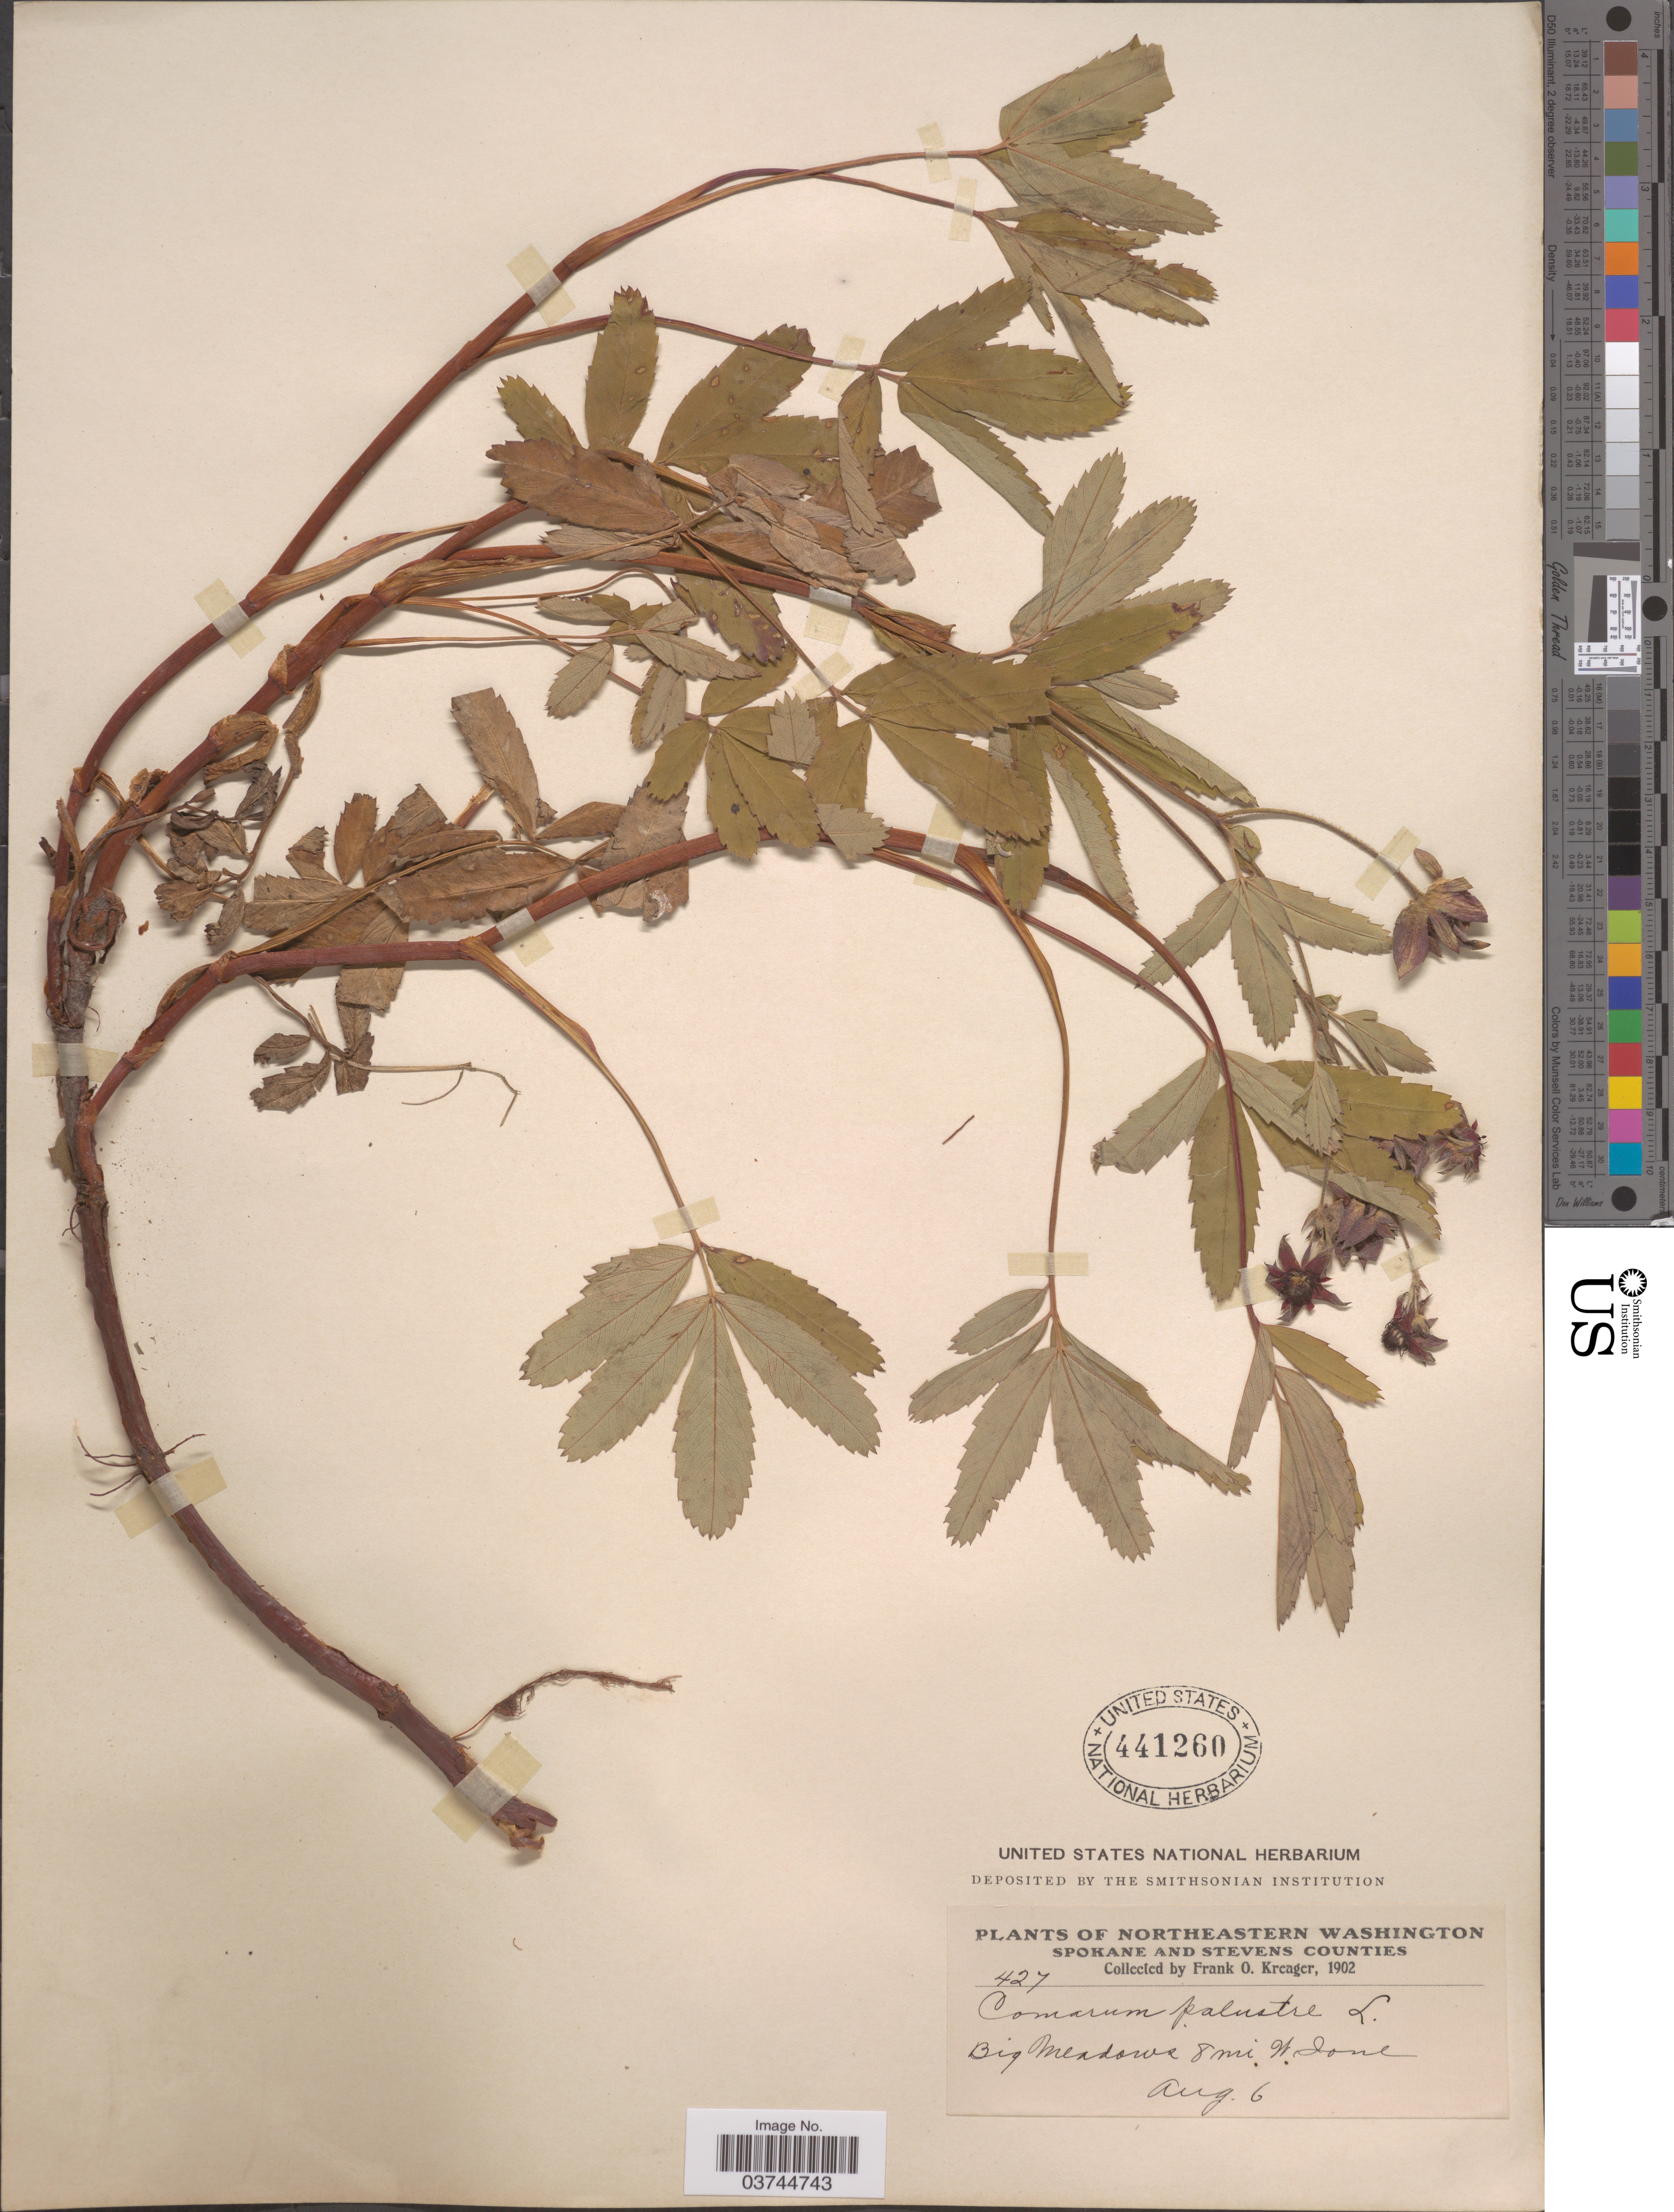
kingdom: Plantae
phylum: Tracheophyta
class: Magnoliopsida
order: Rosales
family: Rosaceae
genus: Comarum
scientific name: Comarum palustre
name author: L.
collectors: F. Kreager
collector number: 427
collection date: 1902-08-06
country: United States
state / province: Washington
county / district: Spokane / Stevens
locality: Northeastern Washington. Spokane and Stevens Counties. Big Meadows 8 mi. N. Zone.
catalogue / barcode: US 441260